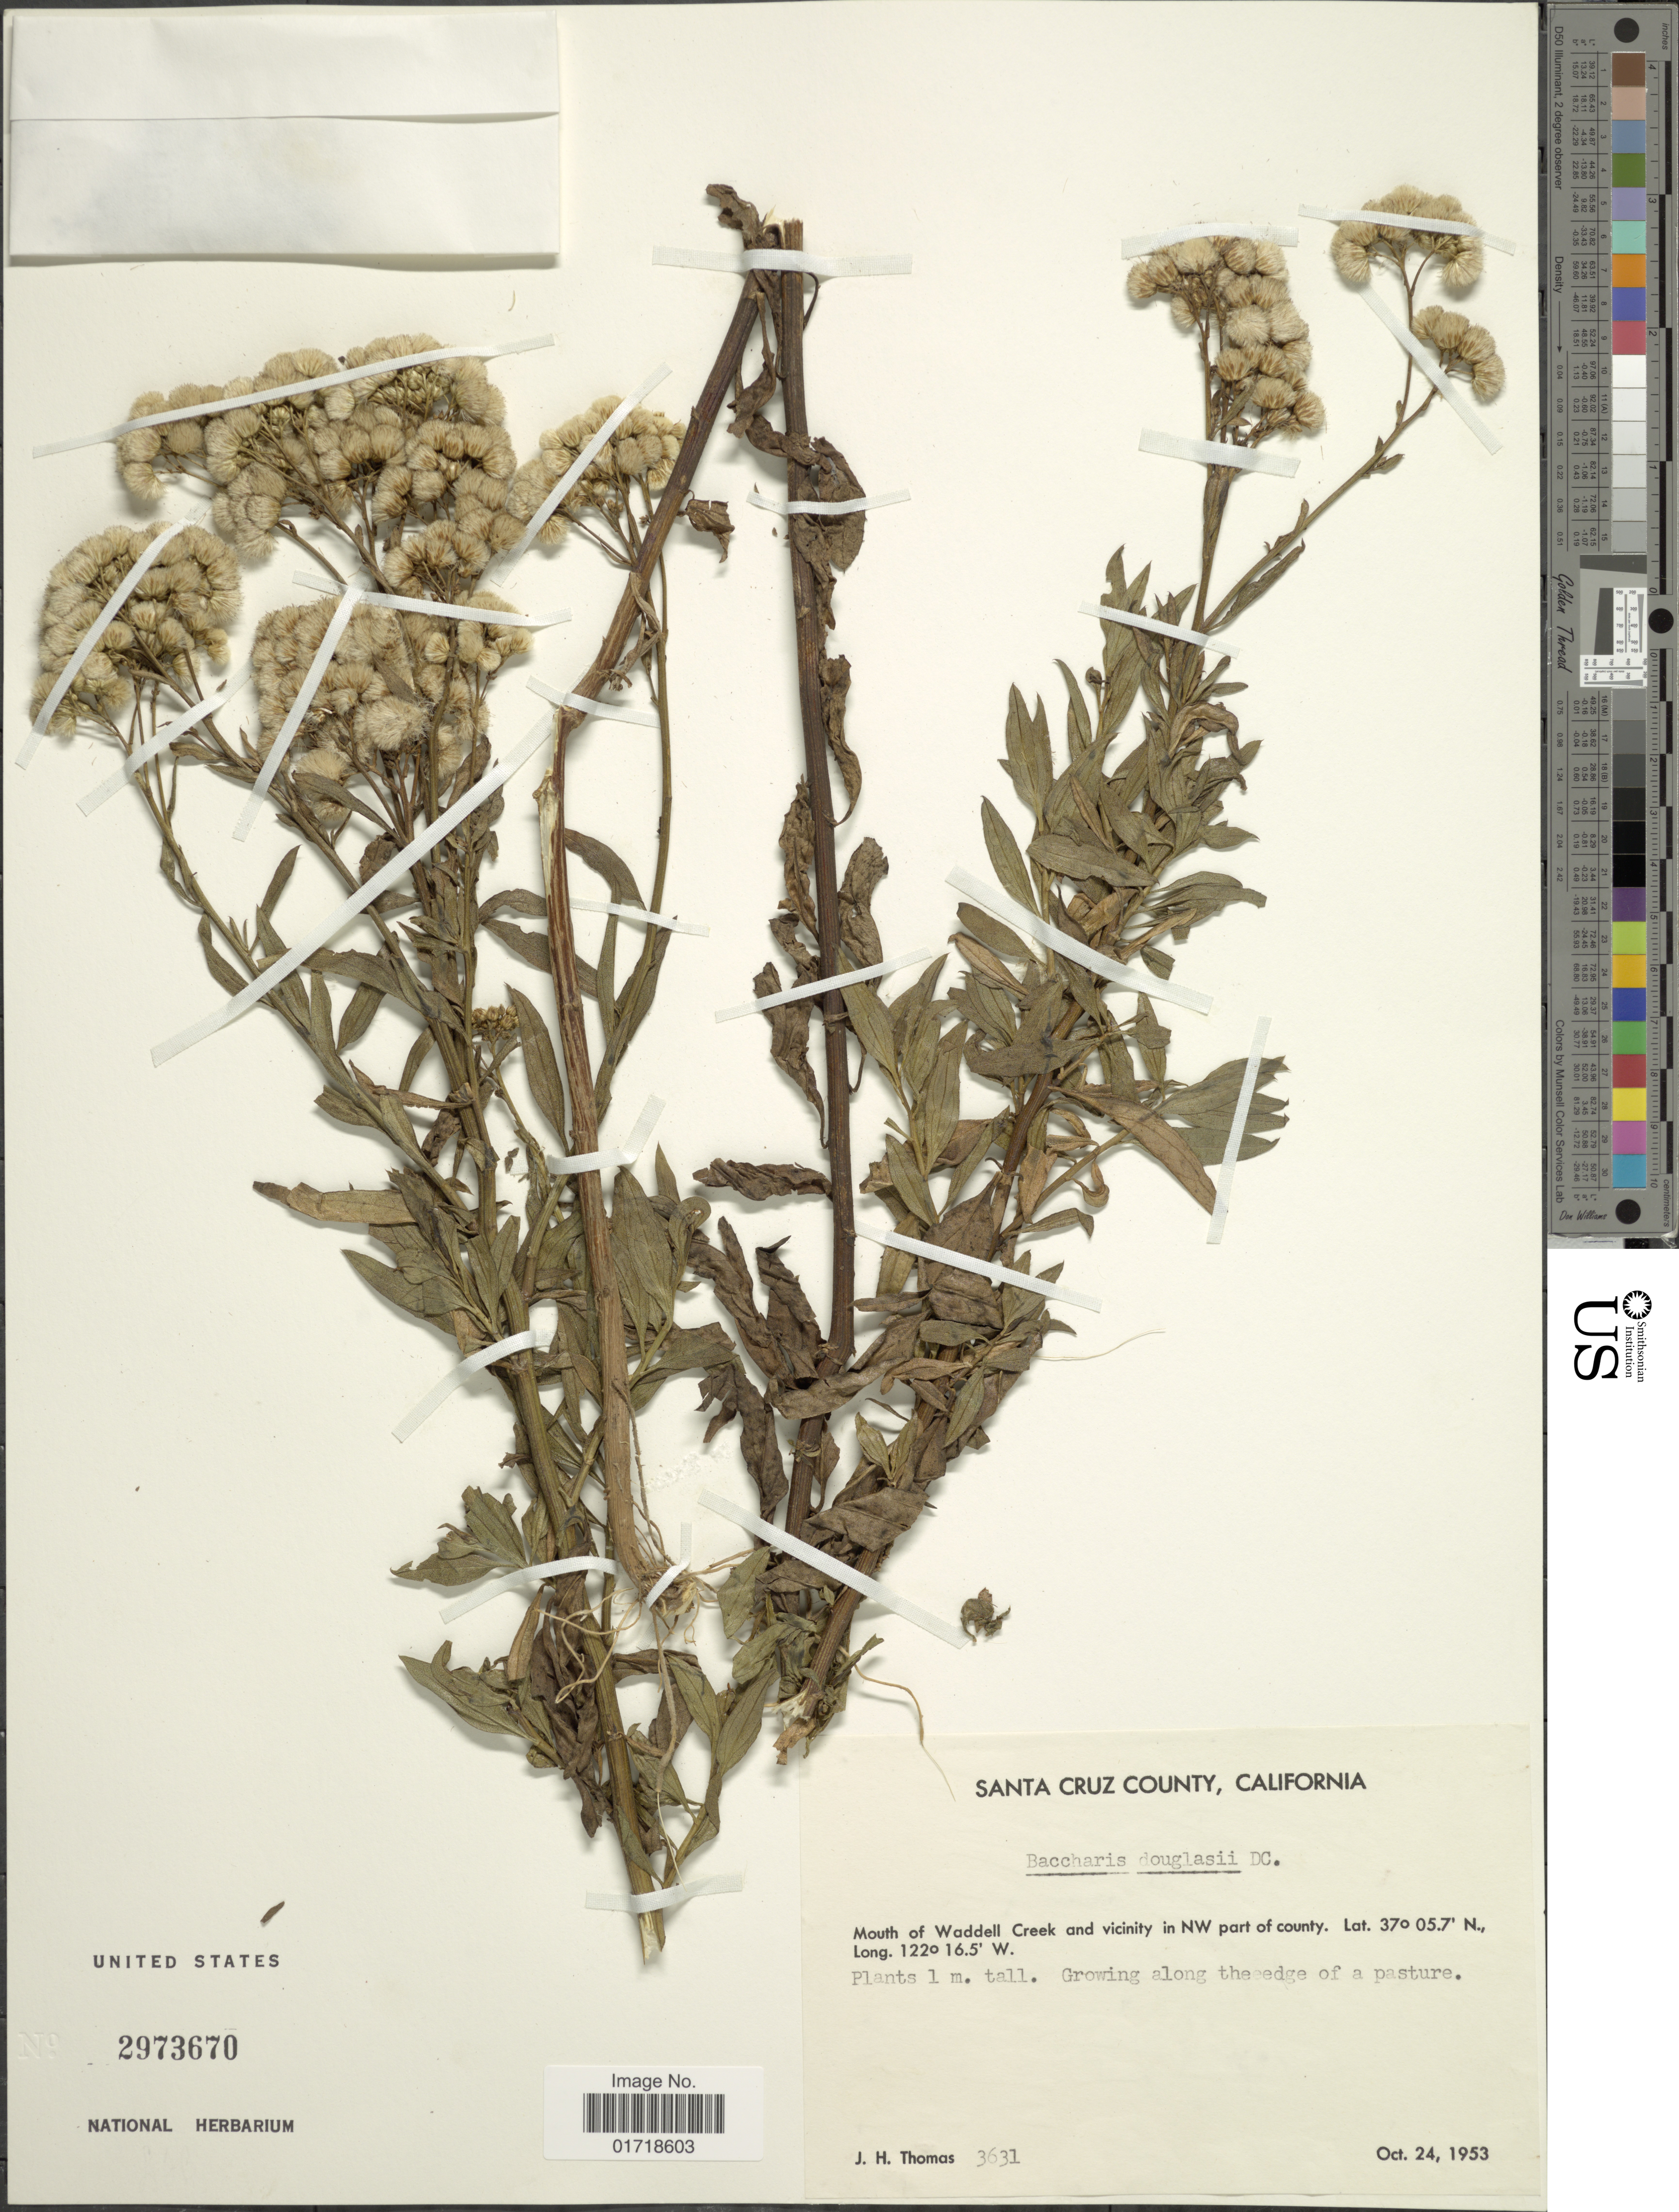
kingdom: Plantae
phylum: Tracheophyta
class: Magnoliopsida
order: Asterales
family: Asteraceae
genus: Baccharis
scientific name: Baccharis douglasii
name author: DC.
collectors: J. H. Thomas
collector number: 3631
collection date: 1953-10-24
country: United States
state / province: California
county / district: Santa Cruz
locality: Santa Cruz County, Mouth of Waddell Creek and vicinity in NW part of County, Growing along the edge of a Pasture.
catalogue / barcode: US 2973670